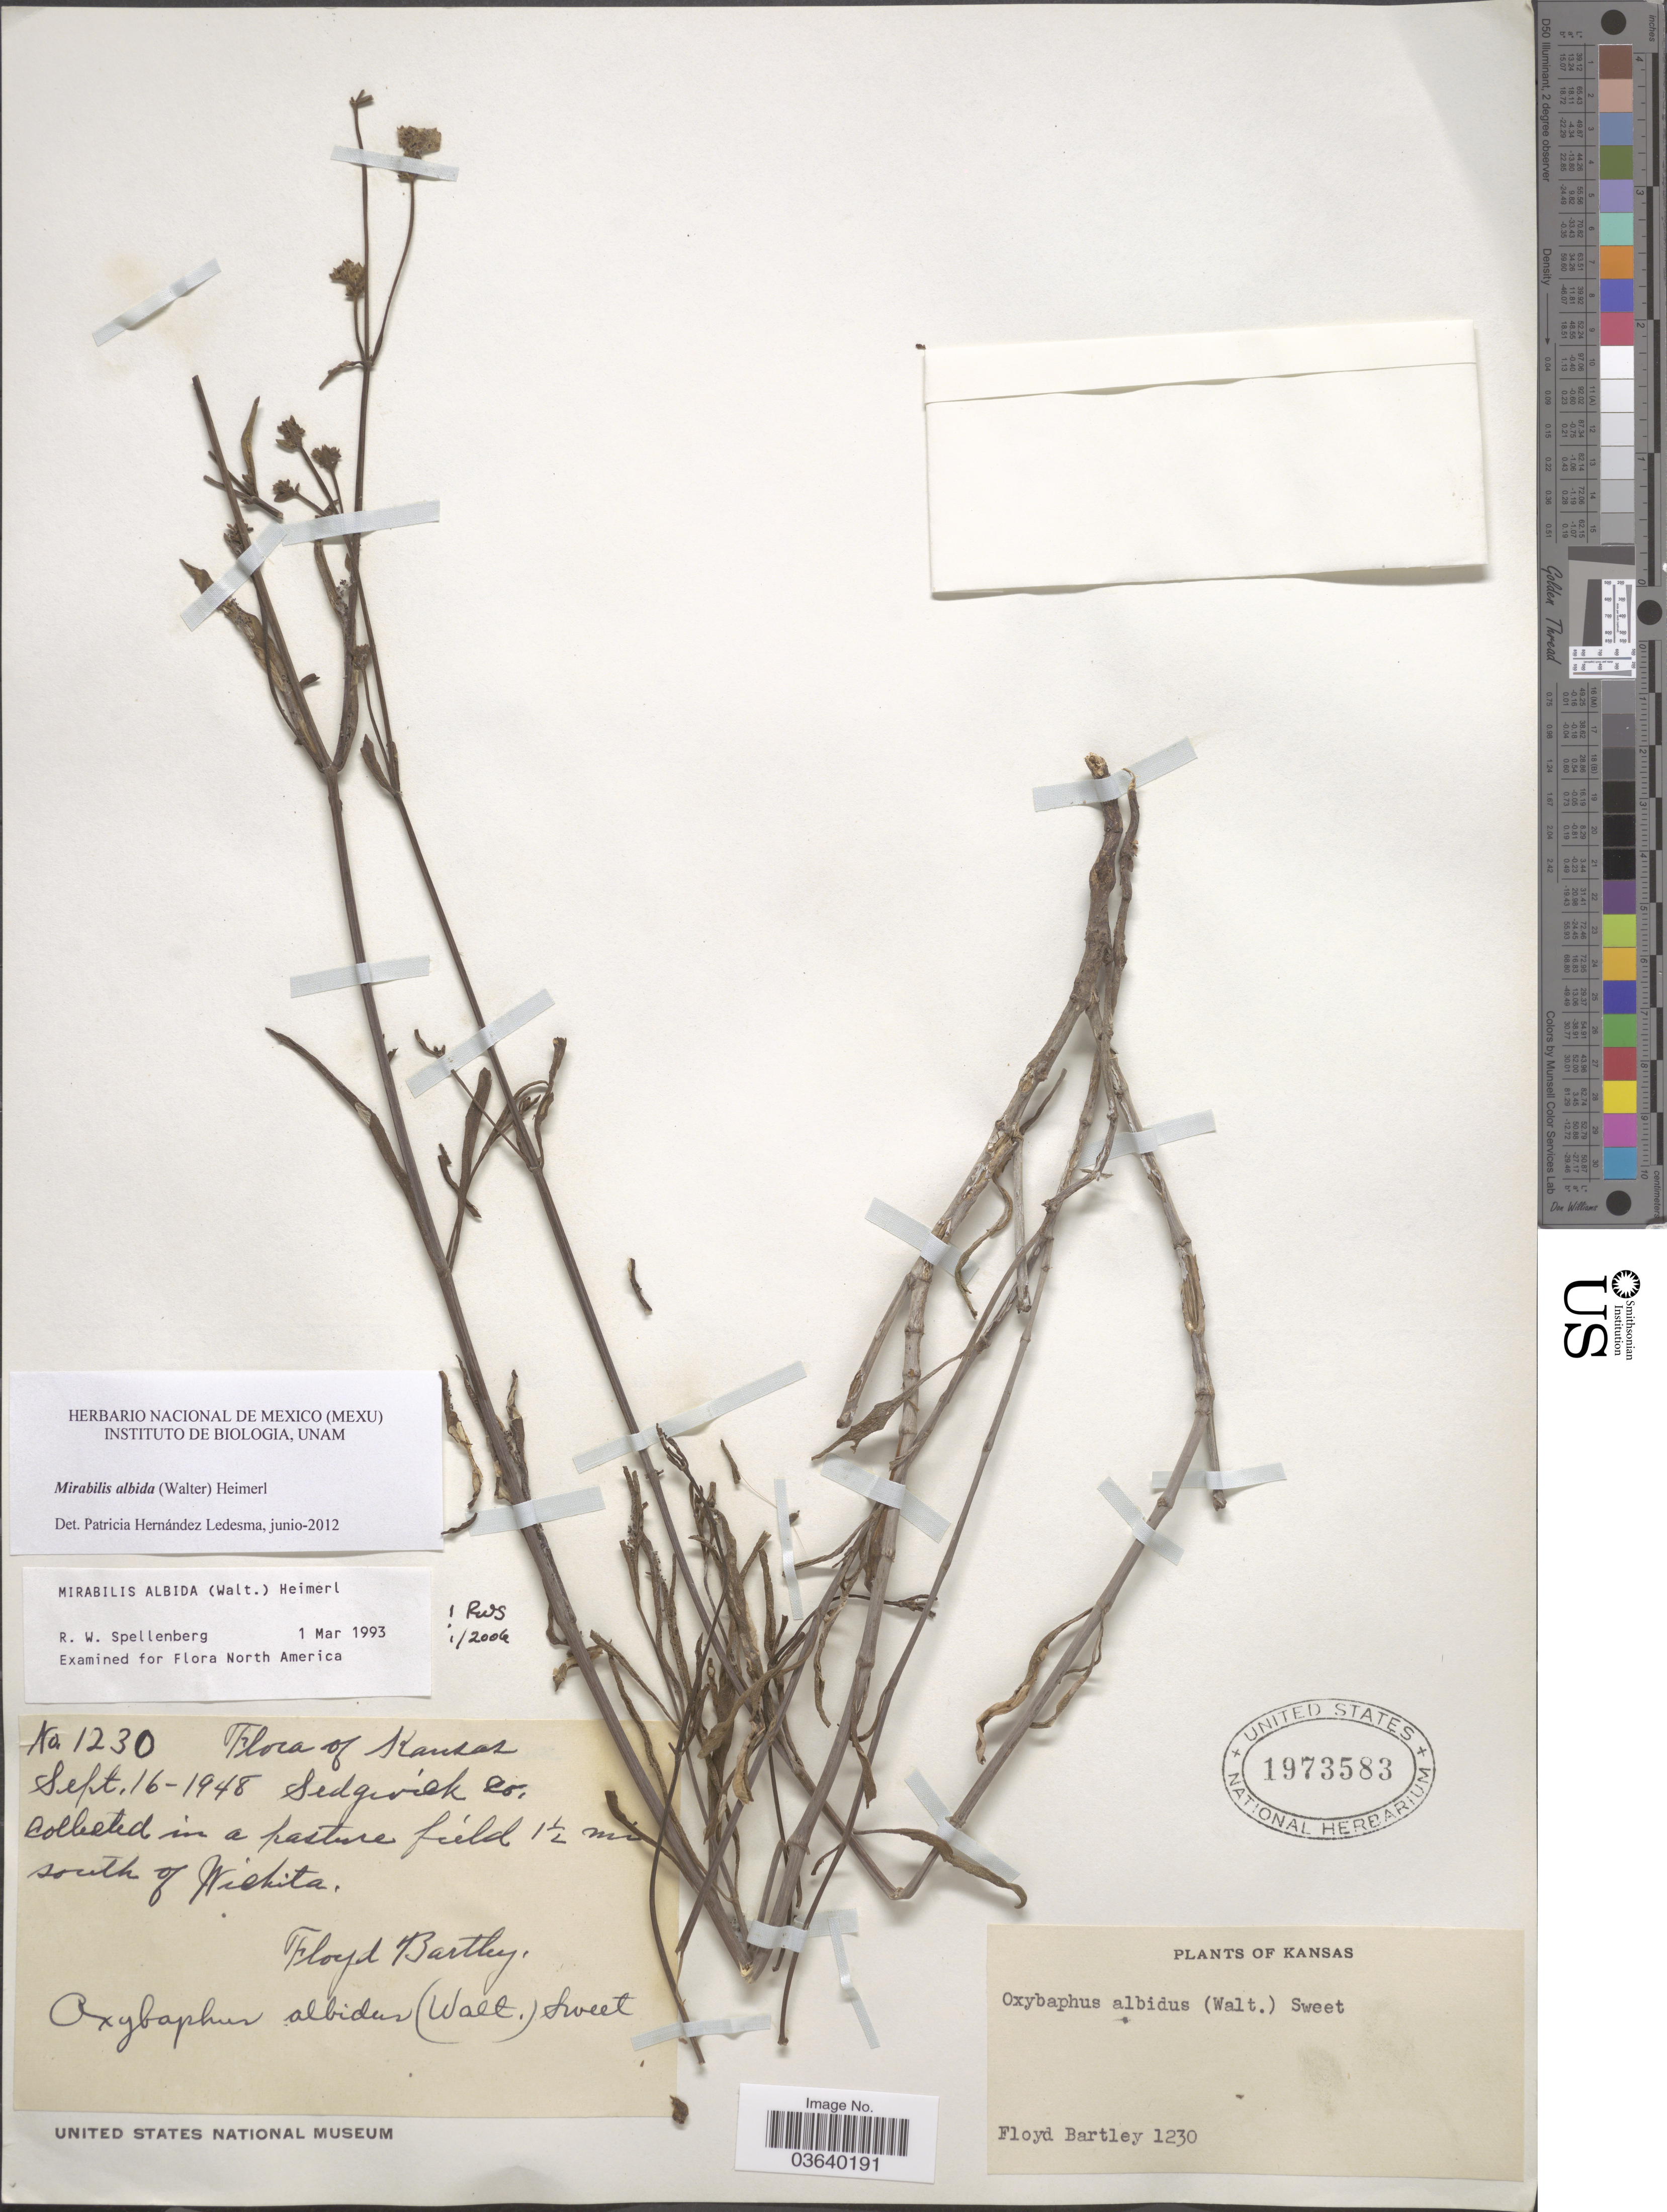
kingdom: Plantae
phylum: Tracheophyta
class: Magnoliopsida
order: Caryophyllales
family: Nyctaginaceae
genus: Mirabilis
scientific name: Mirabilis albida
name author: (Walter) Heimerl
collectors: F. Bartley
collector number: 1230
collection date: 1948-09-16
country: United States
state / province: Kansas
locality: Sedgwick Co. In a pasture field 1½ mi. south of Wichita.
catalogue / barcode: US 1973583